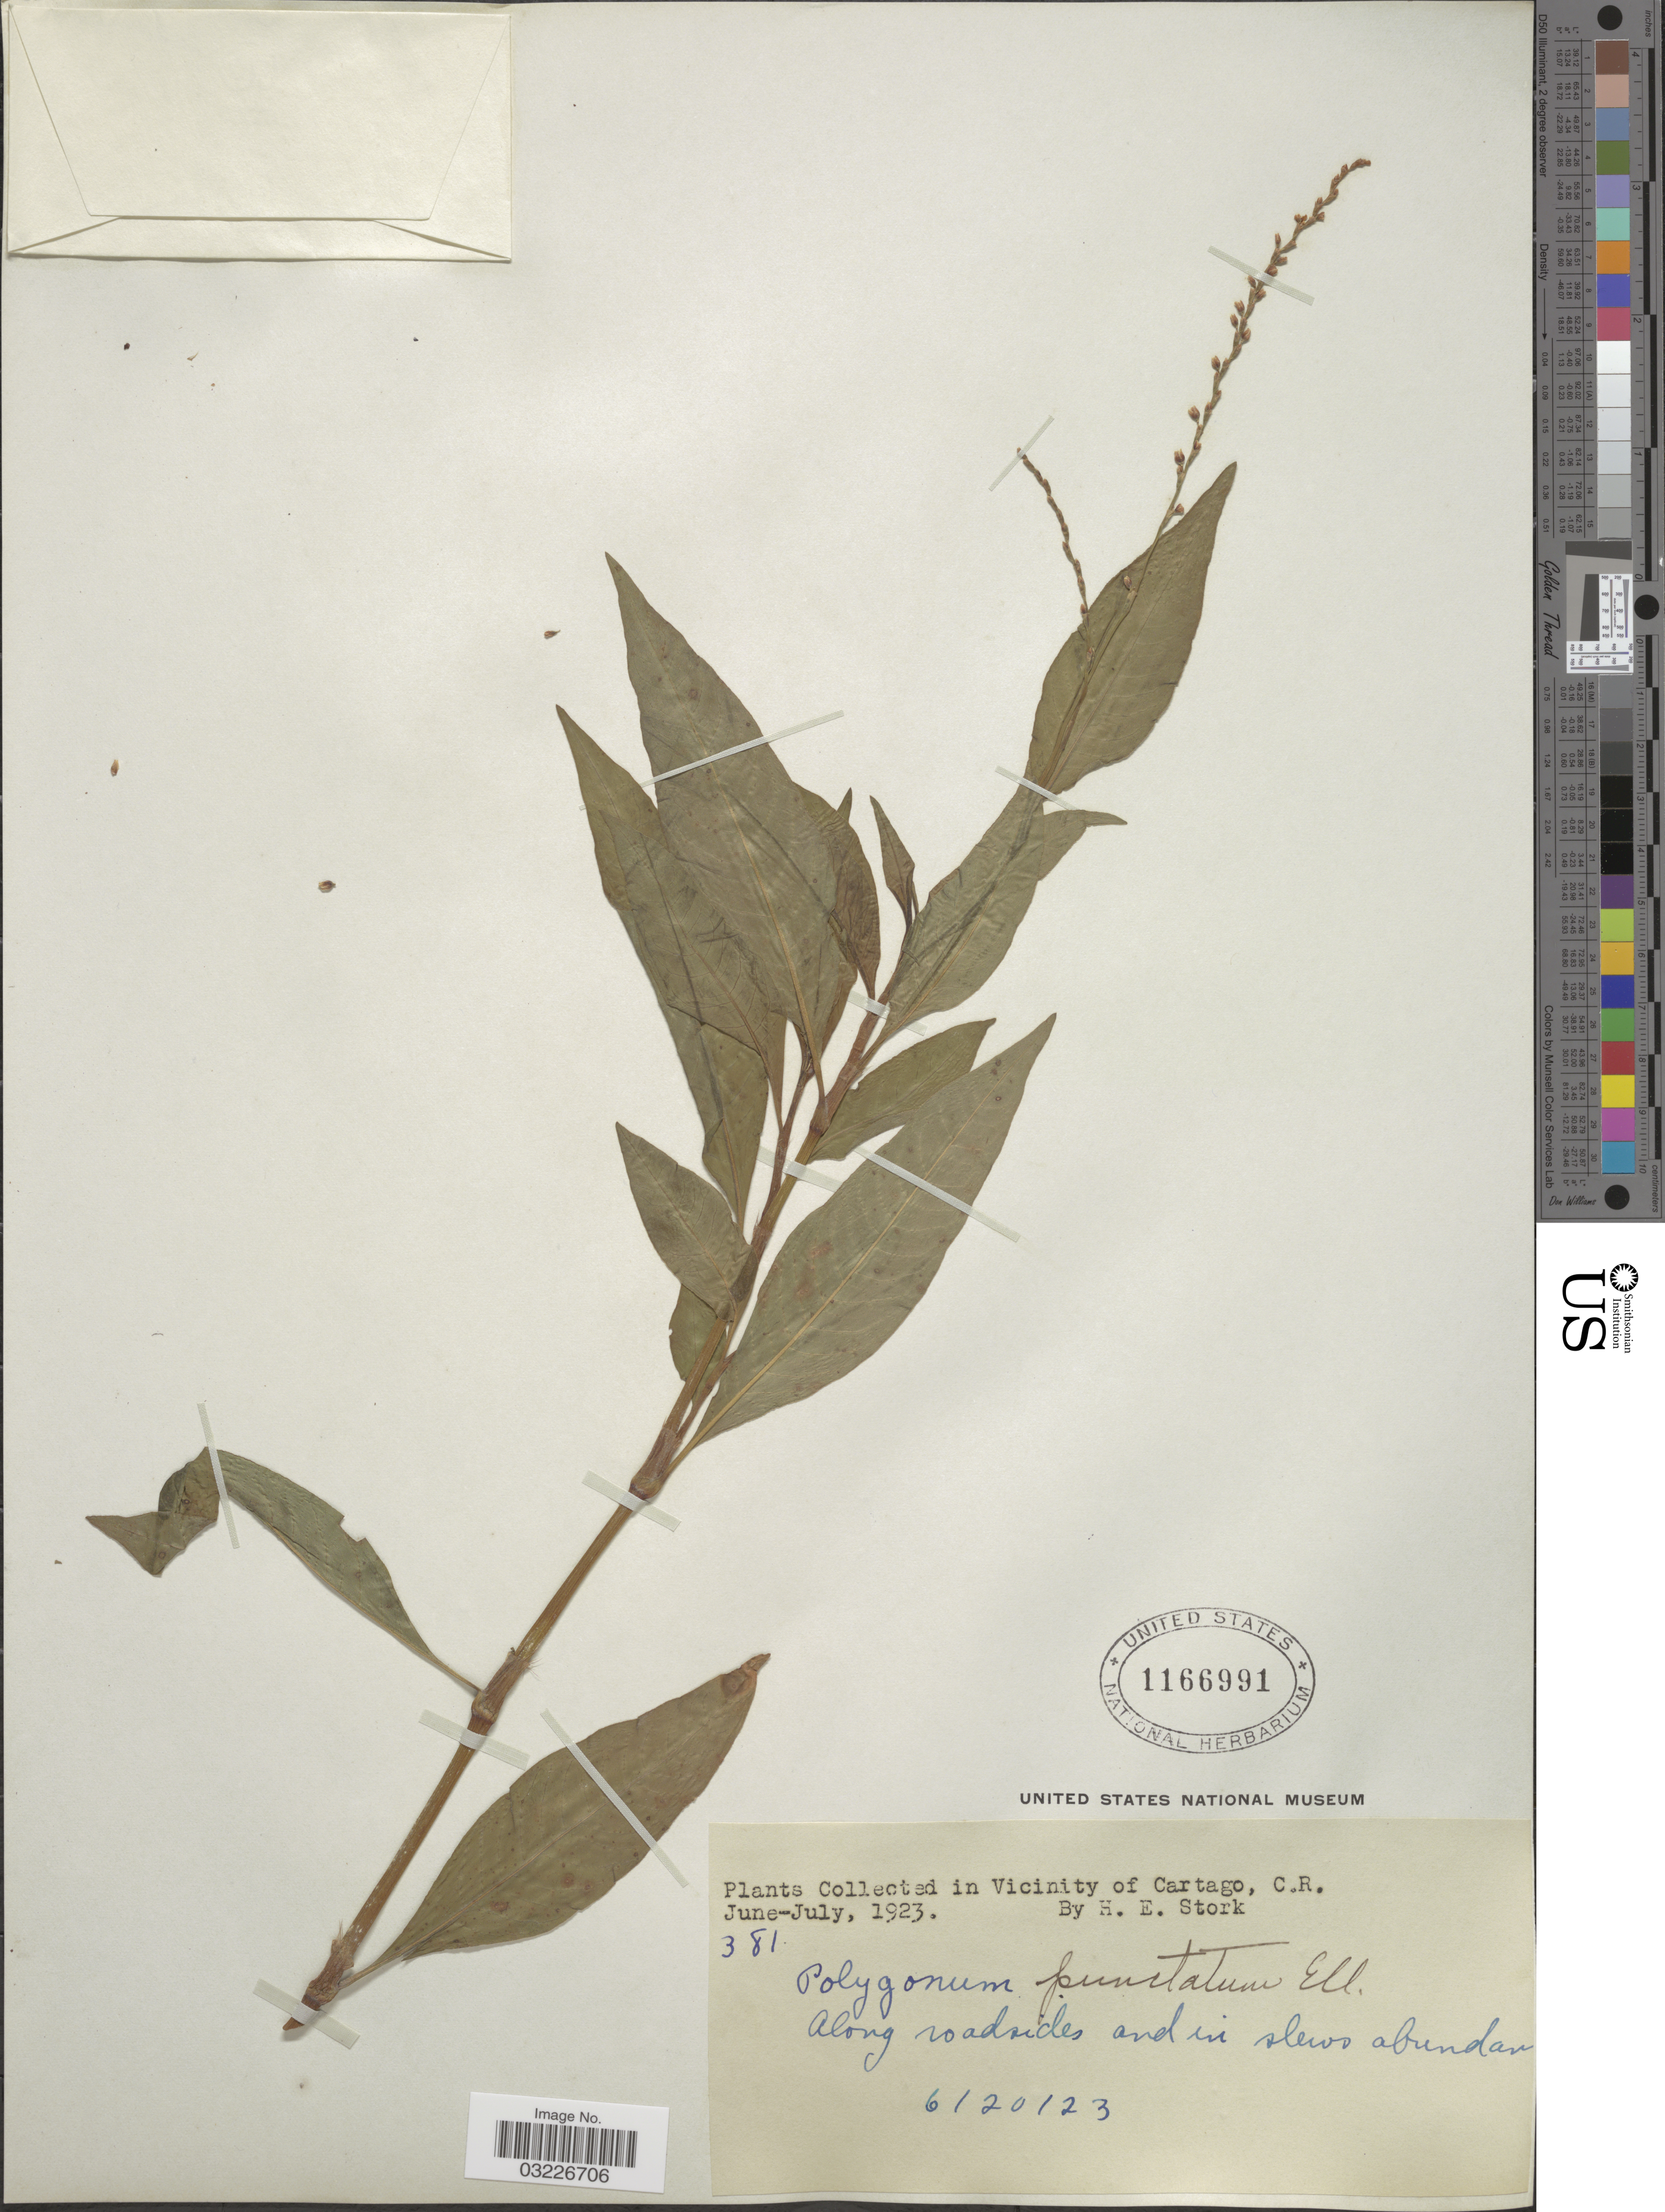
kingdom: Plantae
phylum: Tracheophyta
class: Magnoliopsida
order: Caryophyllales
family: Polygonaceae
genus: Persicaria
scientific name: Persicaria punctata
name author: (Elliott) Small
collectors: H. E. Stork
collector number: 381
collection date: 1923-06/1923-07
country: Costa Rica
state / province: Cartago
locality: Vicinity of Cartago.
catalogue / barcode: US 1166991